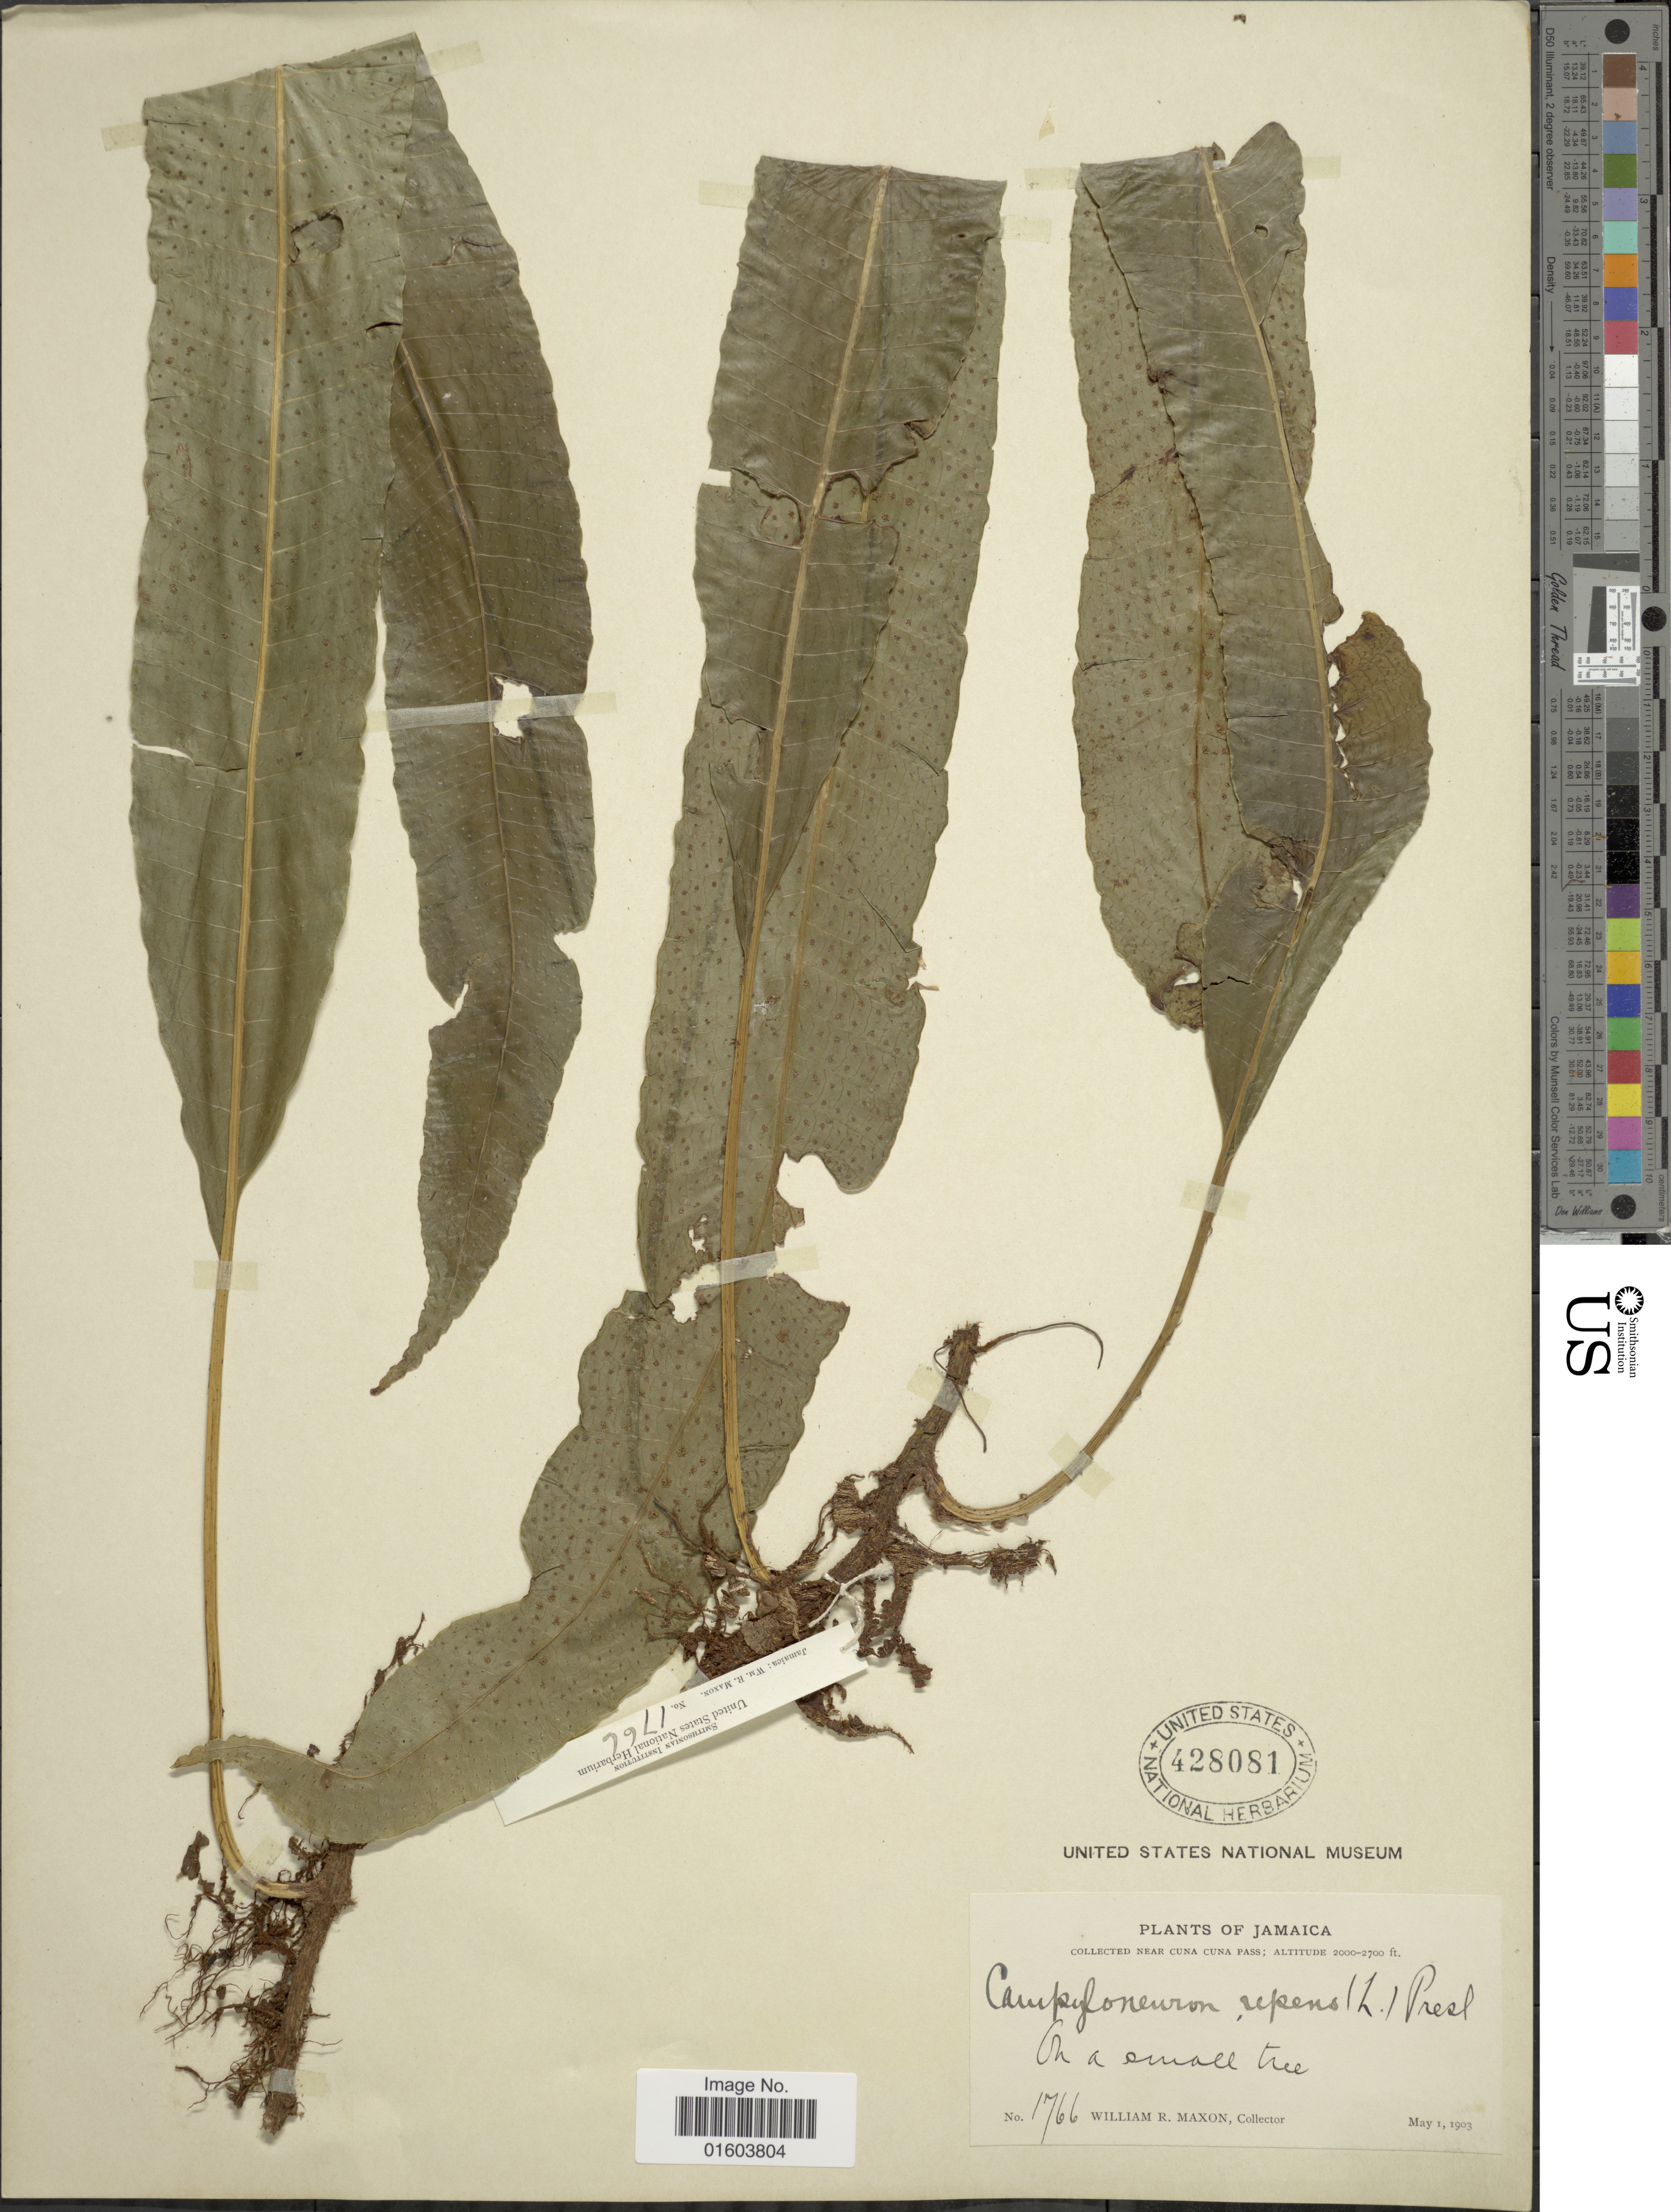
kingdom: Plantae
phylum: Tracheophyta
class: Polypodiopsida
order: Polypodiales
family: Polypodiaceae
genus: Campyloneurum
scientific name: Campyloneurum repens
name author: (Aubl.) C. Presl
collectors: W. R. Maxon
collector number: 1766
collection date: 1903-05-01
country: Jamaica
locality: Jamaica, Near Cuna Cuna Pass.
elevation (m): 610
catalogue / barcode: US 428081